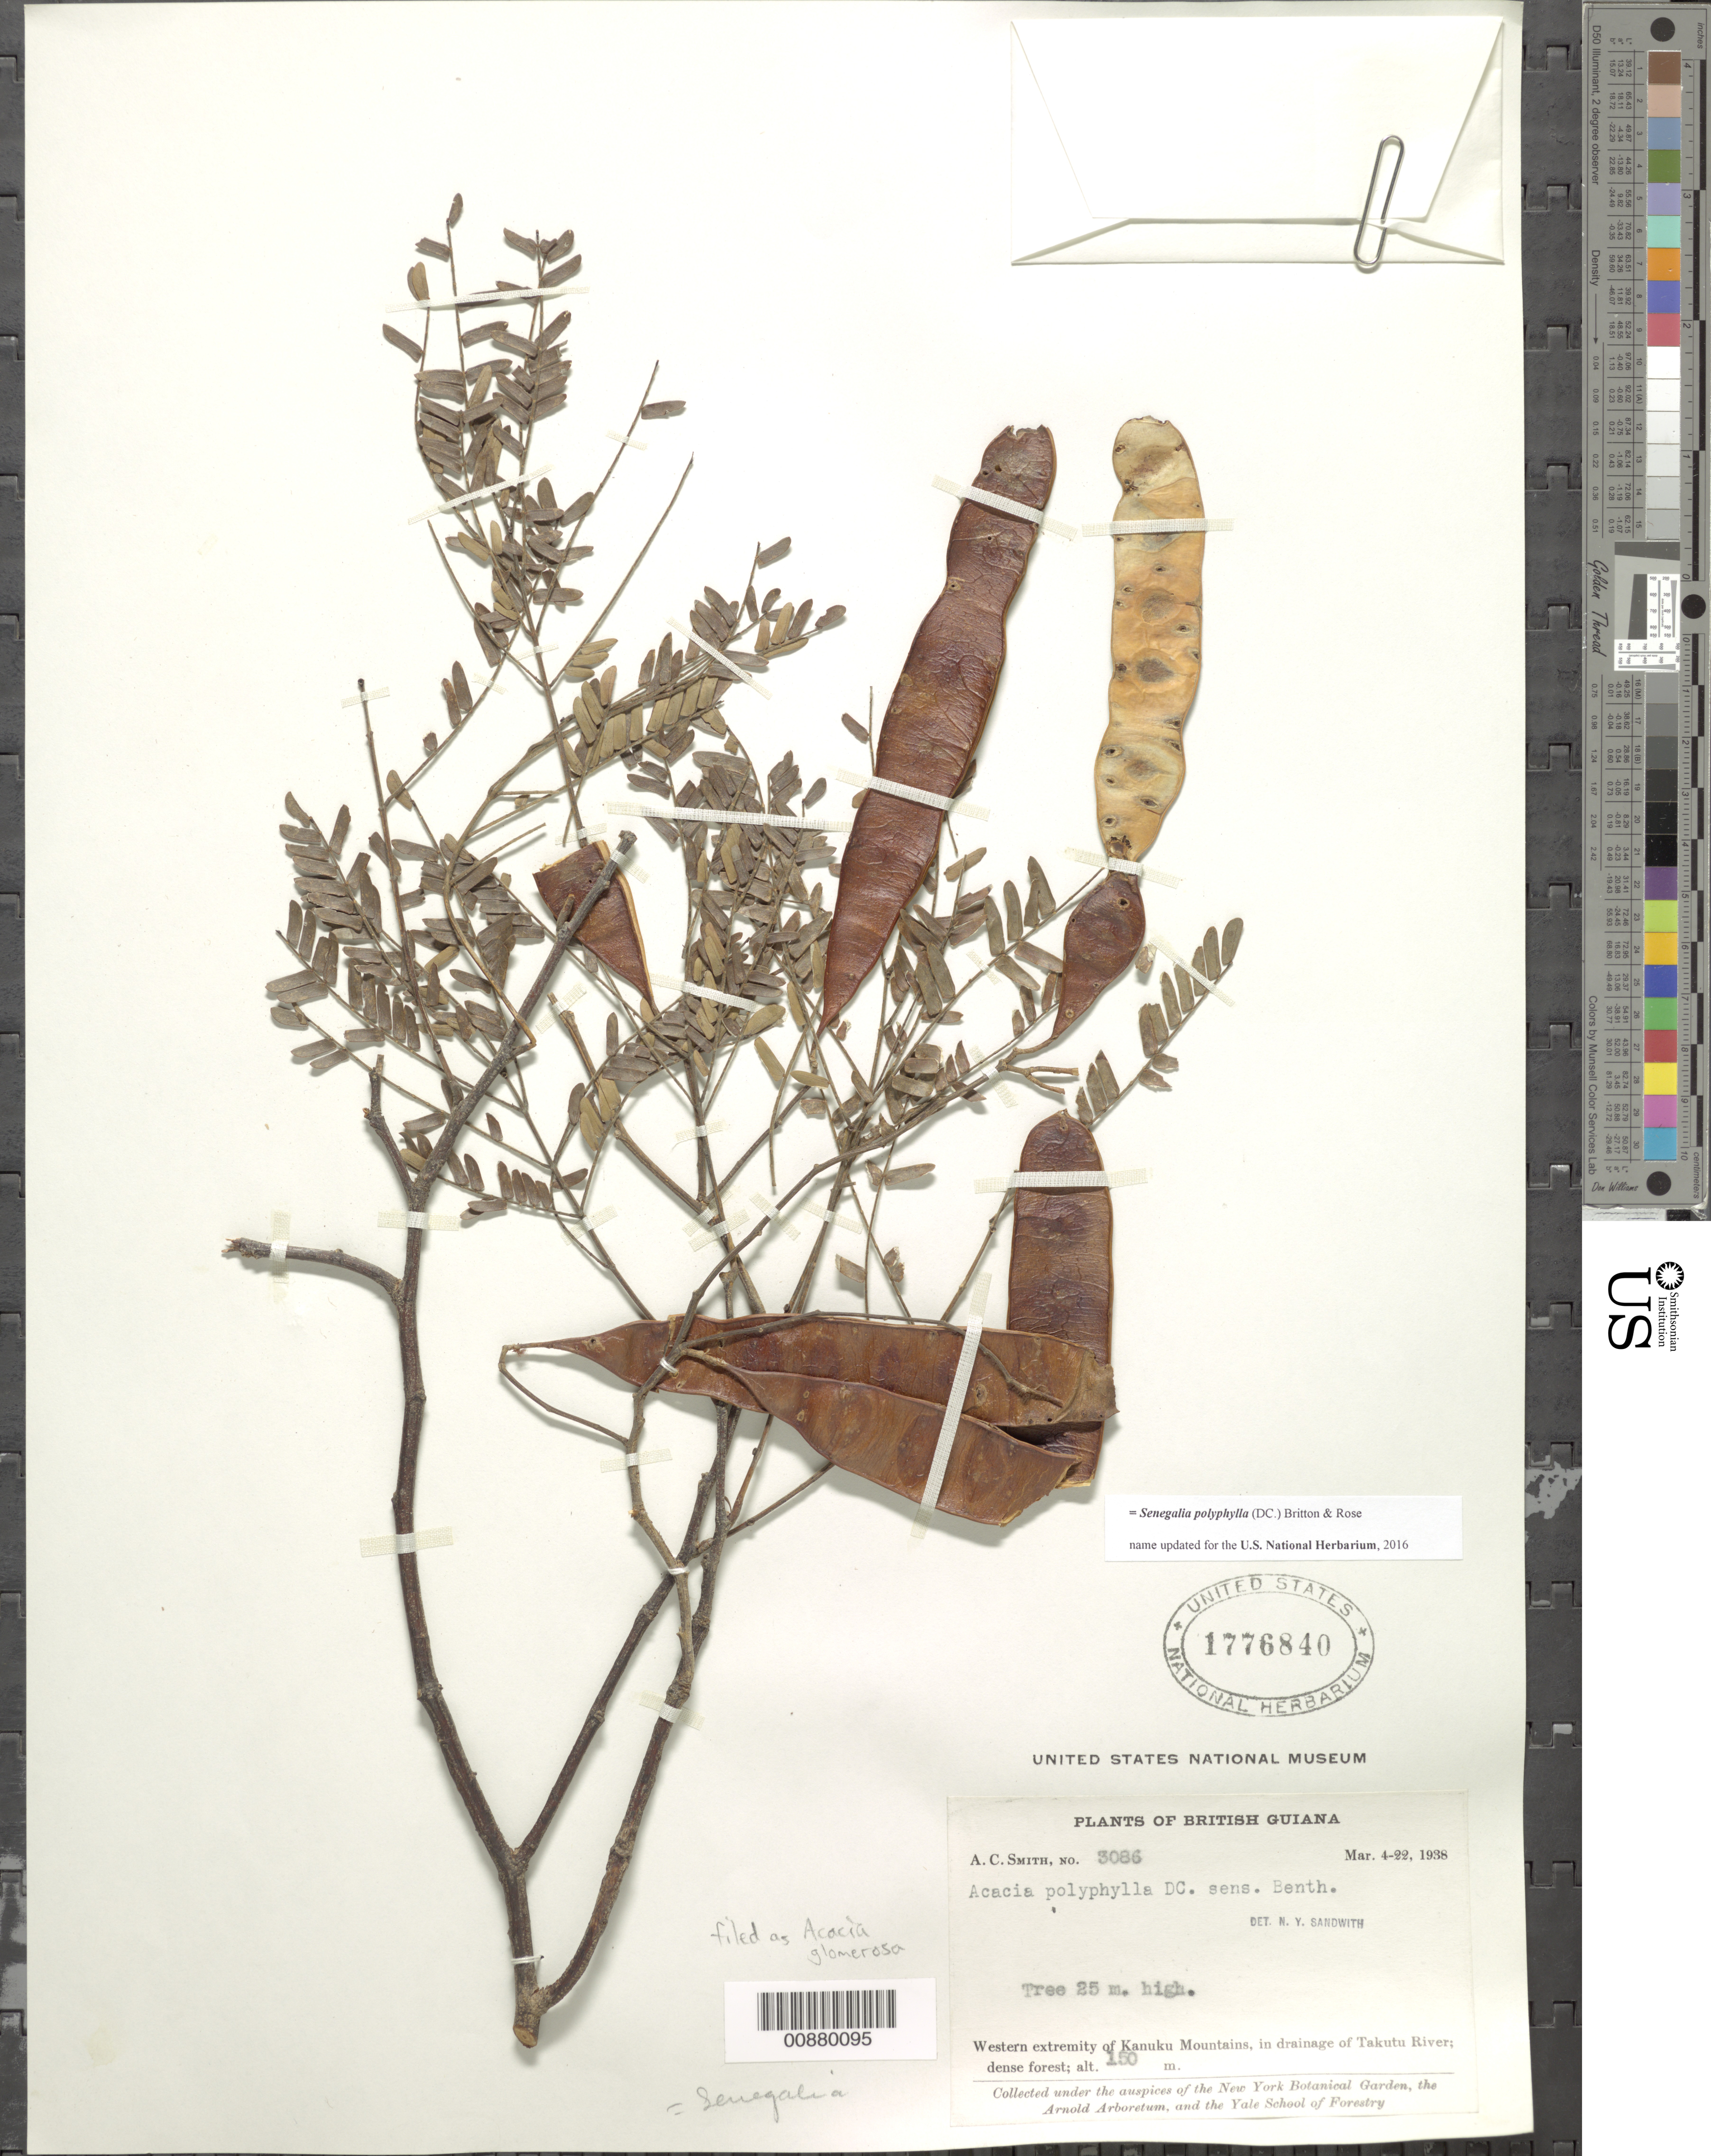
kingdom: Plantae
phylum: Tracheophyta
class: Magnoliopsida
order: Fabales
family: Fabaceae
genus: Senegalia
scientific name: Senegalia polyphylla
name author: (DC.) Britton & Rose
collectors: A. C. Smith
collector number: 3086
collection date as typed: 4-Mar-38 to 22-Mar-38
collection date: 1938-03-04/1938-03-22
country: Guyana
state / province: U. Takutu-U. Essequibo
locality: Kanuku Mts., drainage of Takutu R., western extremity of Kanuku Mountains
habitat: Dense forest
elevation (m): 150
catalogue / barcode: US 1776840